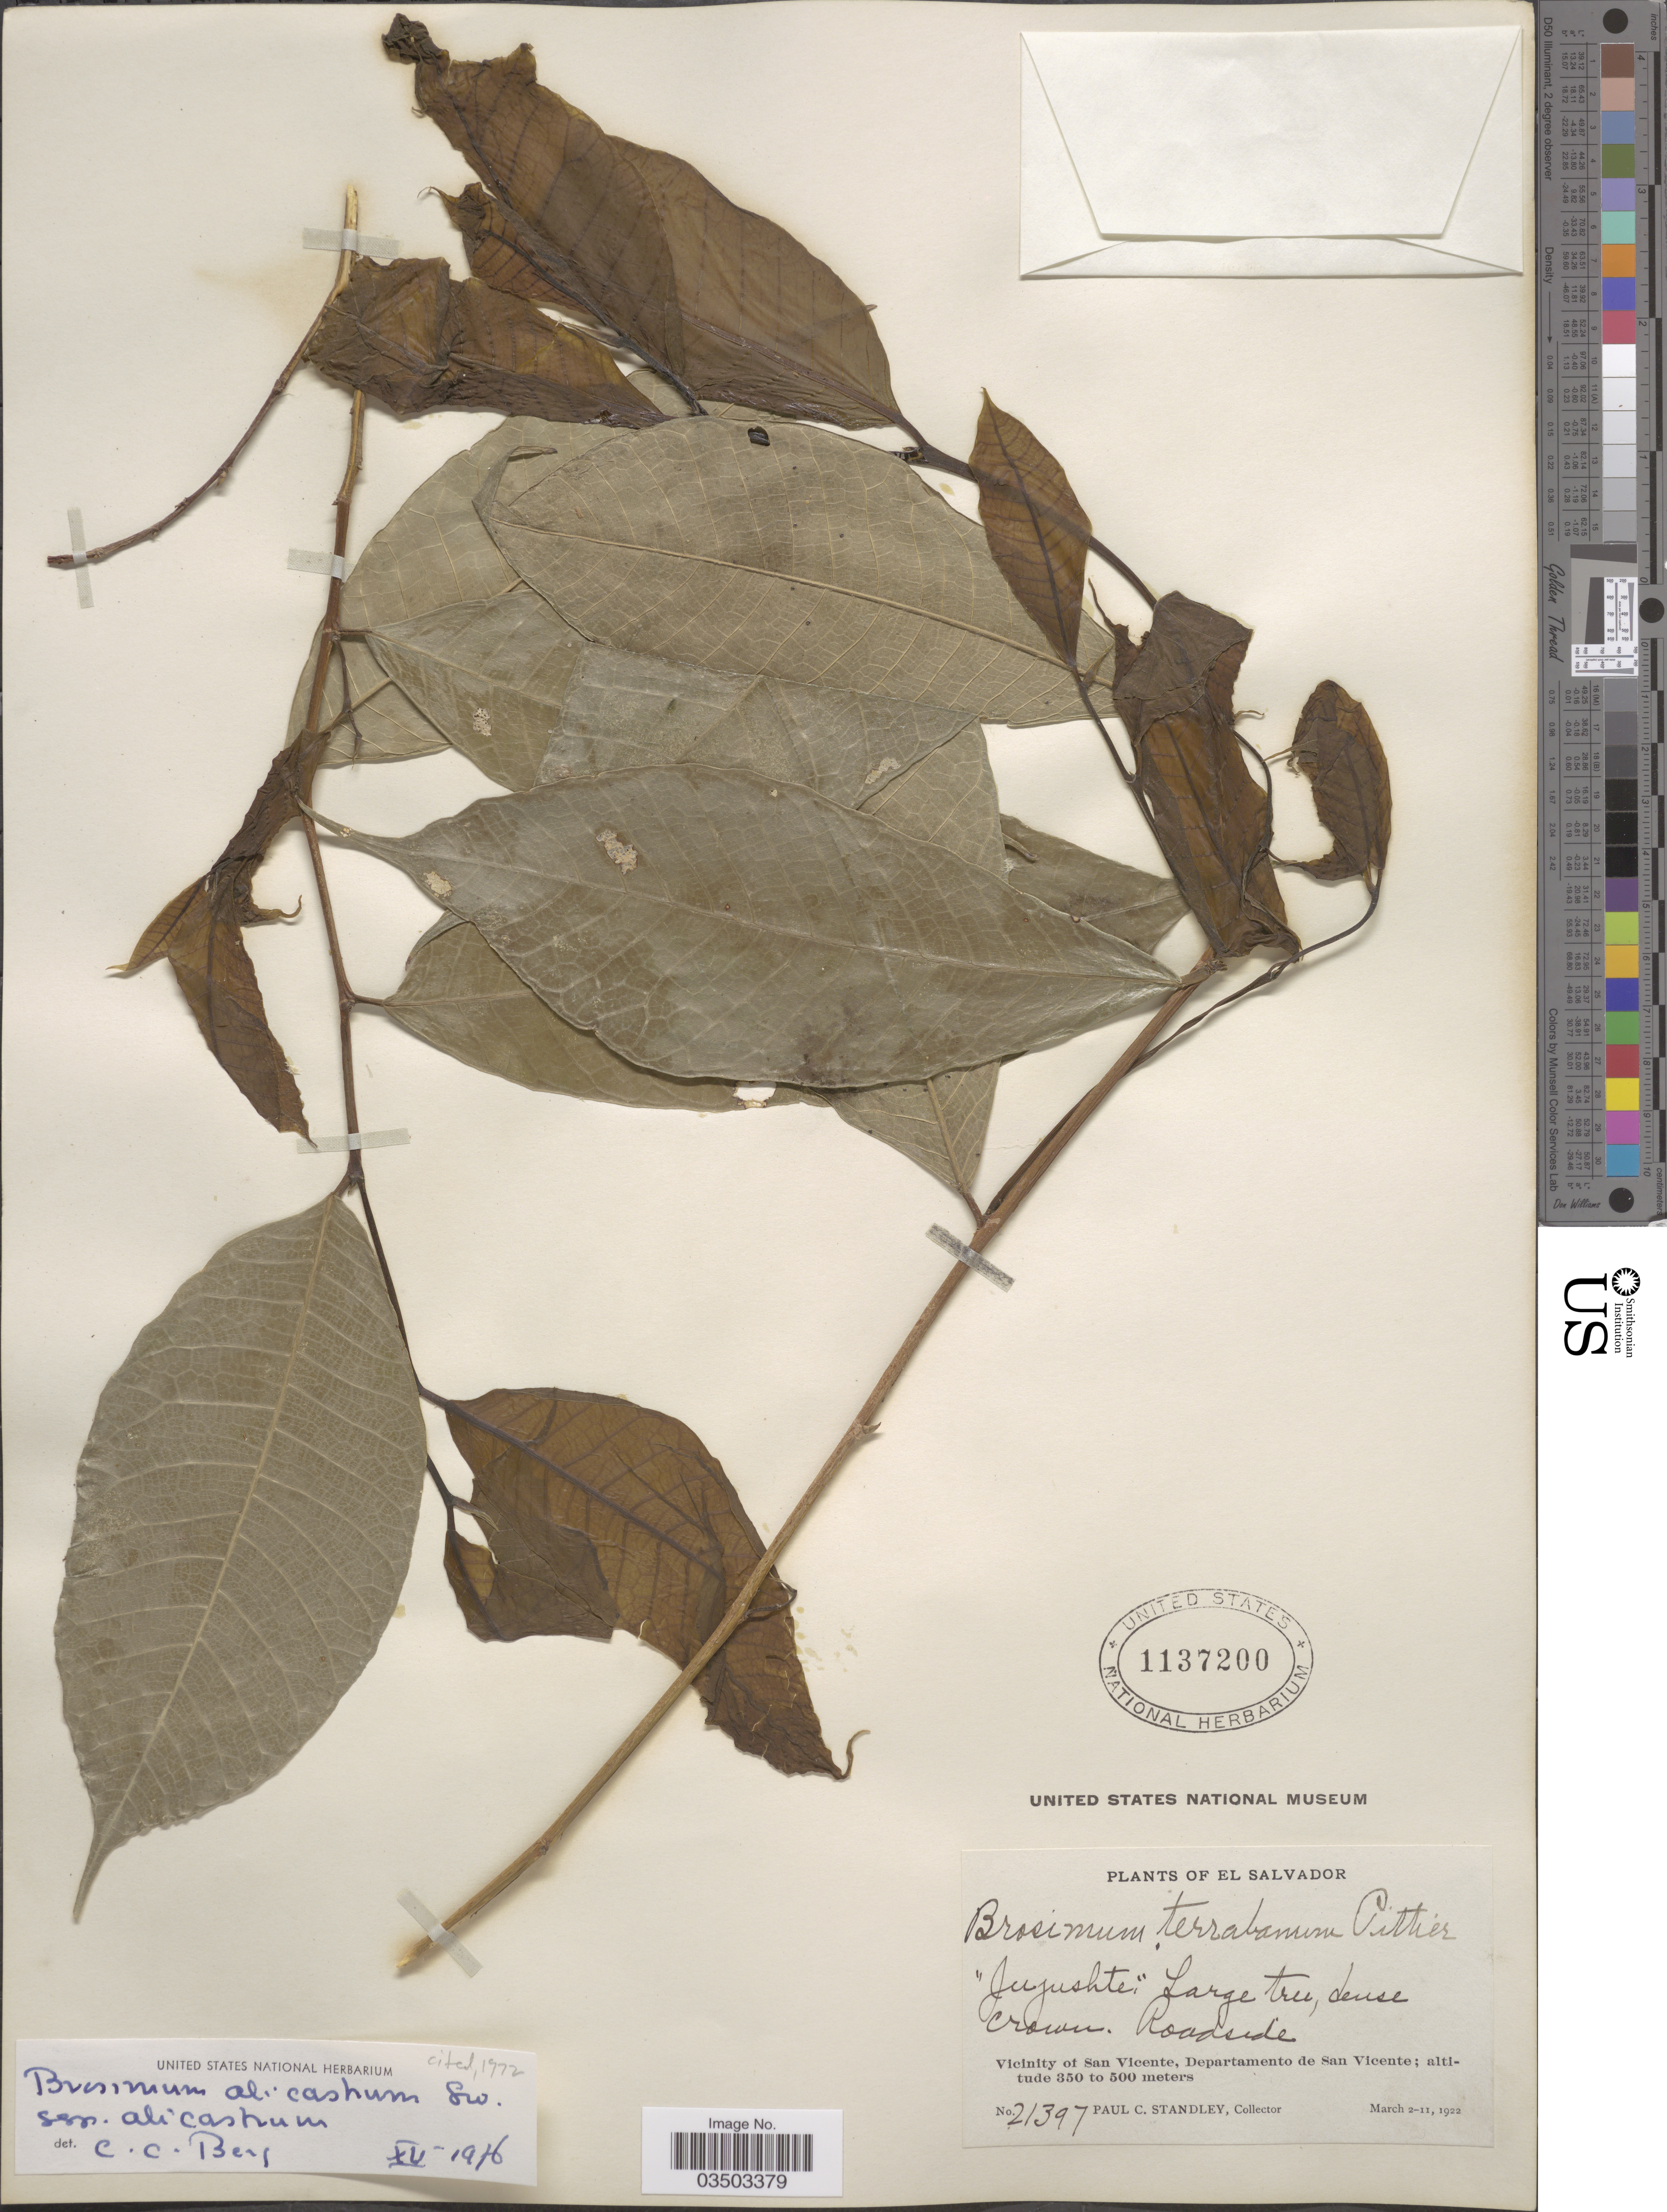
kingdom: Plantae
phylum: Tracheophyta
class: Magnoliopsida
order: Rosales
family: Moraceae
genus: Brosimum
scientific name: Brosimum alicastrum subsp. alicastrum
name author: Sw.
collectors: P. C. Standley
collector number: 21397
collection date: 1922-03-02/1922-03-11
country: El Salvador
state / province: San Vincente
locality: Vicinity of San Vicente, Departamento de San Vicente.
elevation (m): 350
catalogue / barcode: US 1137200